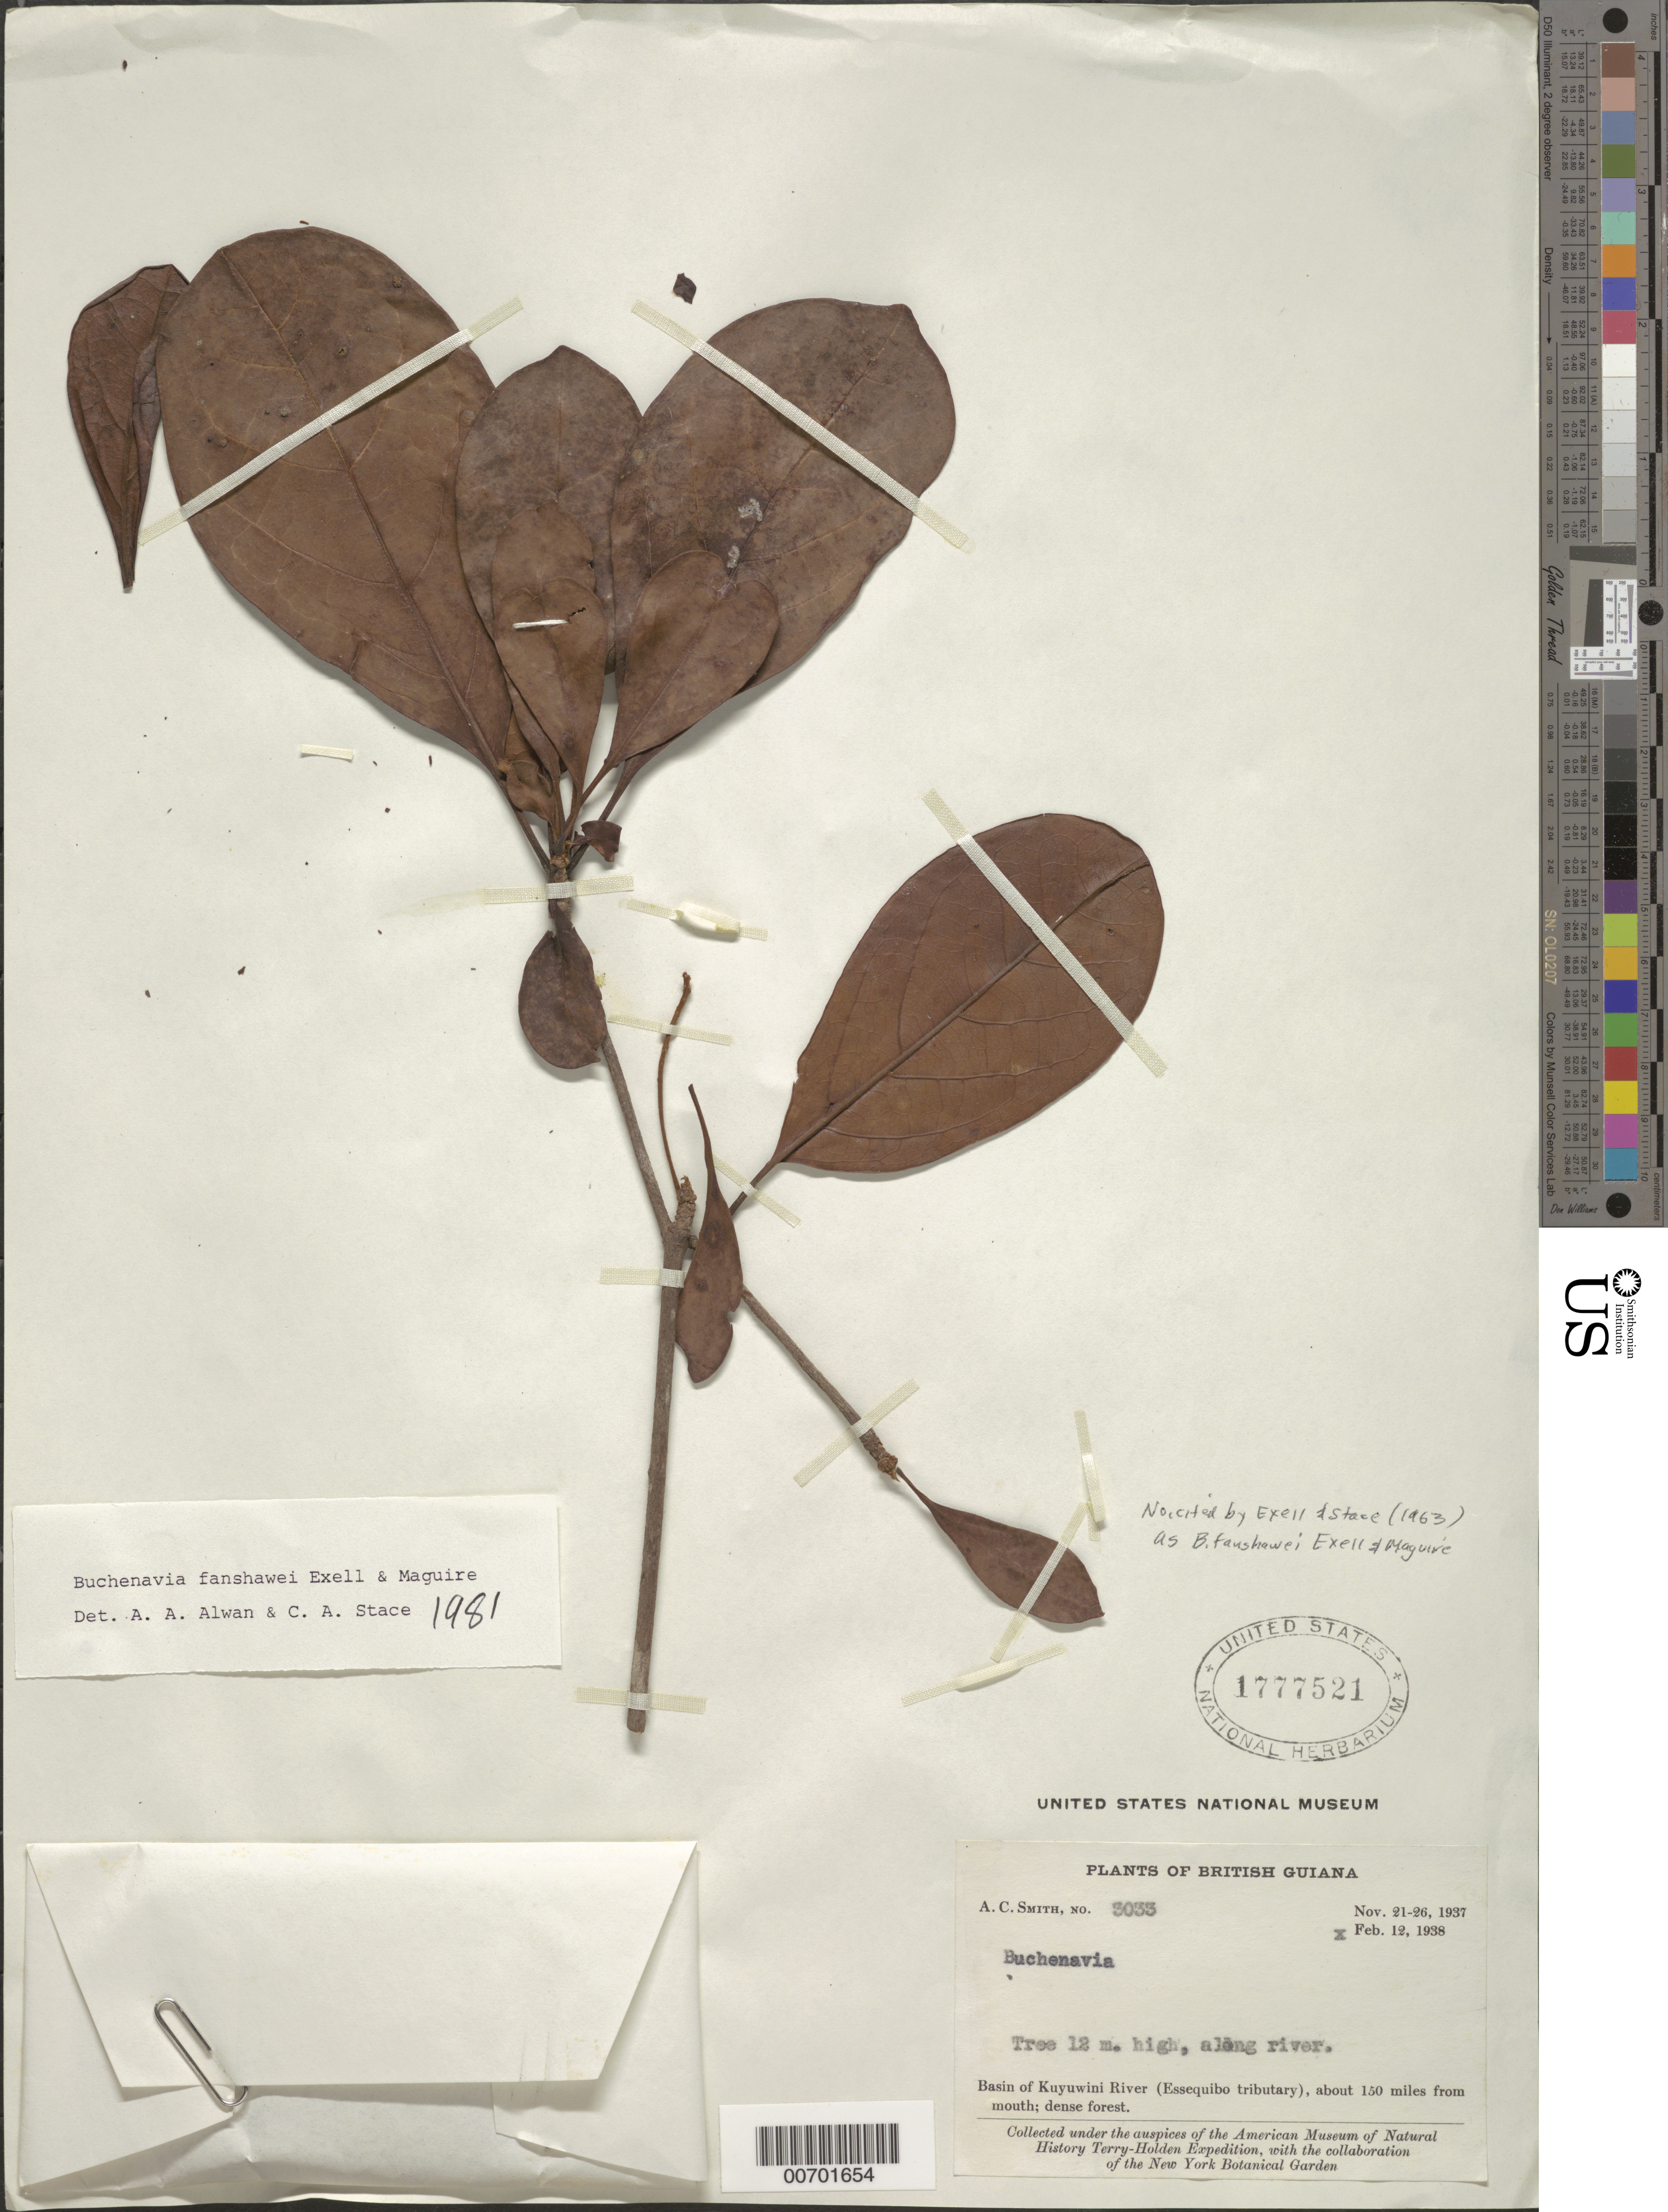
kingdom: Plantae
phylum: Tracheophyta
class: Magnoliopsida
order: Myrtales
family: Combretaceae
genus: Terminalia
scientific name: Terminalia fanshawei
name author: (Exell & Maguire) Gere & Boatwr.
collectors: A. C. Smith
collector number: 3033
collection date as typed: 12-Feb-38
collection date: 1938-02-12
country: Guyana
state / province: U. Takutu-U. Essequibo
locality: Kuyuwini River Basin (Essequibo River tributary), about 150 mi. from mouth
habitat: Dense forest along river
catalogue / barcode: US 1777521